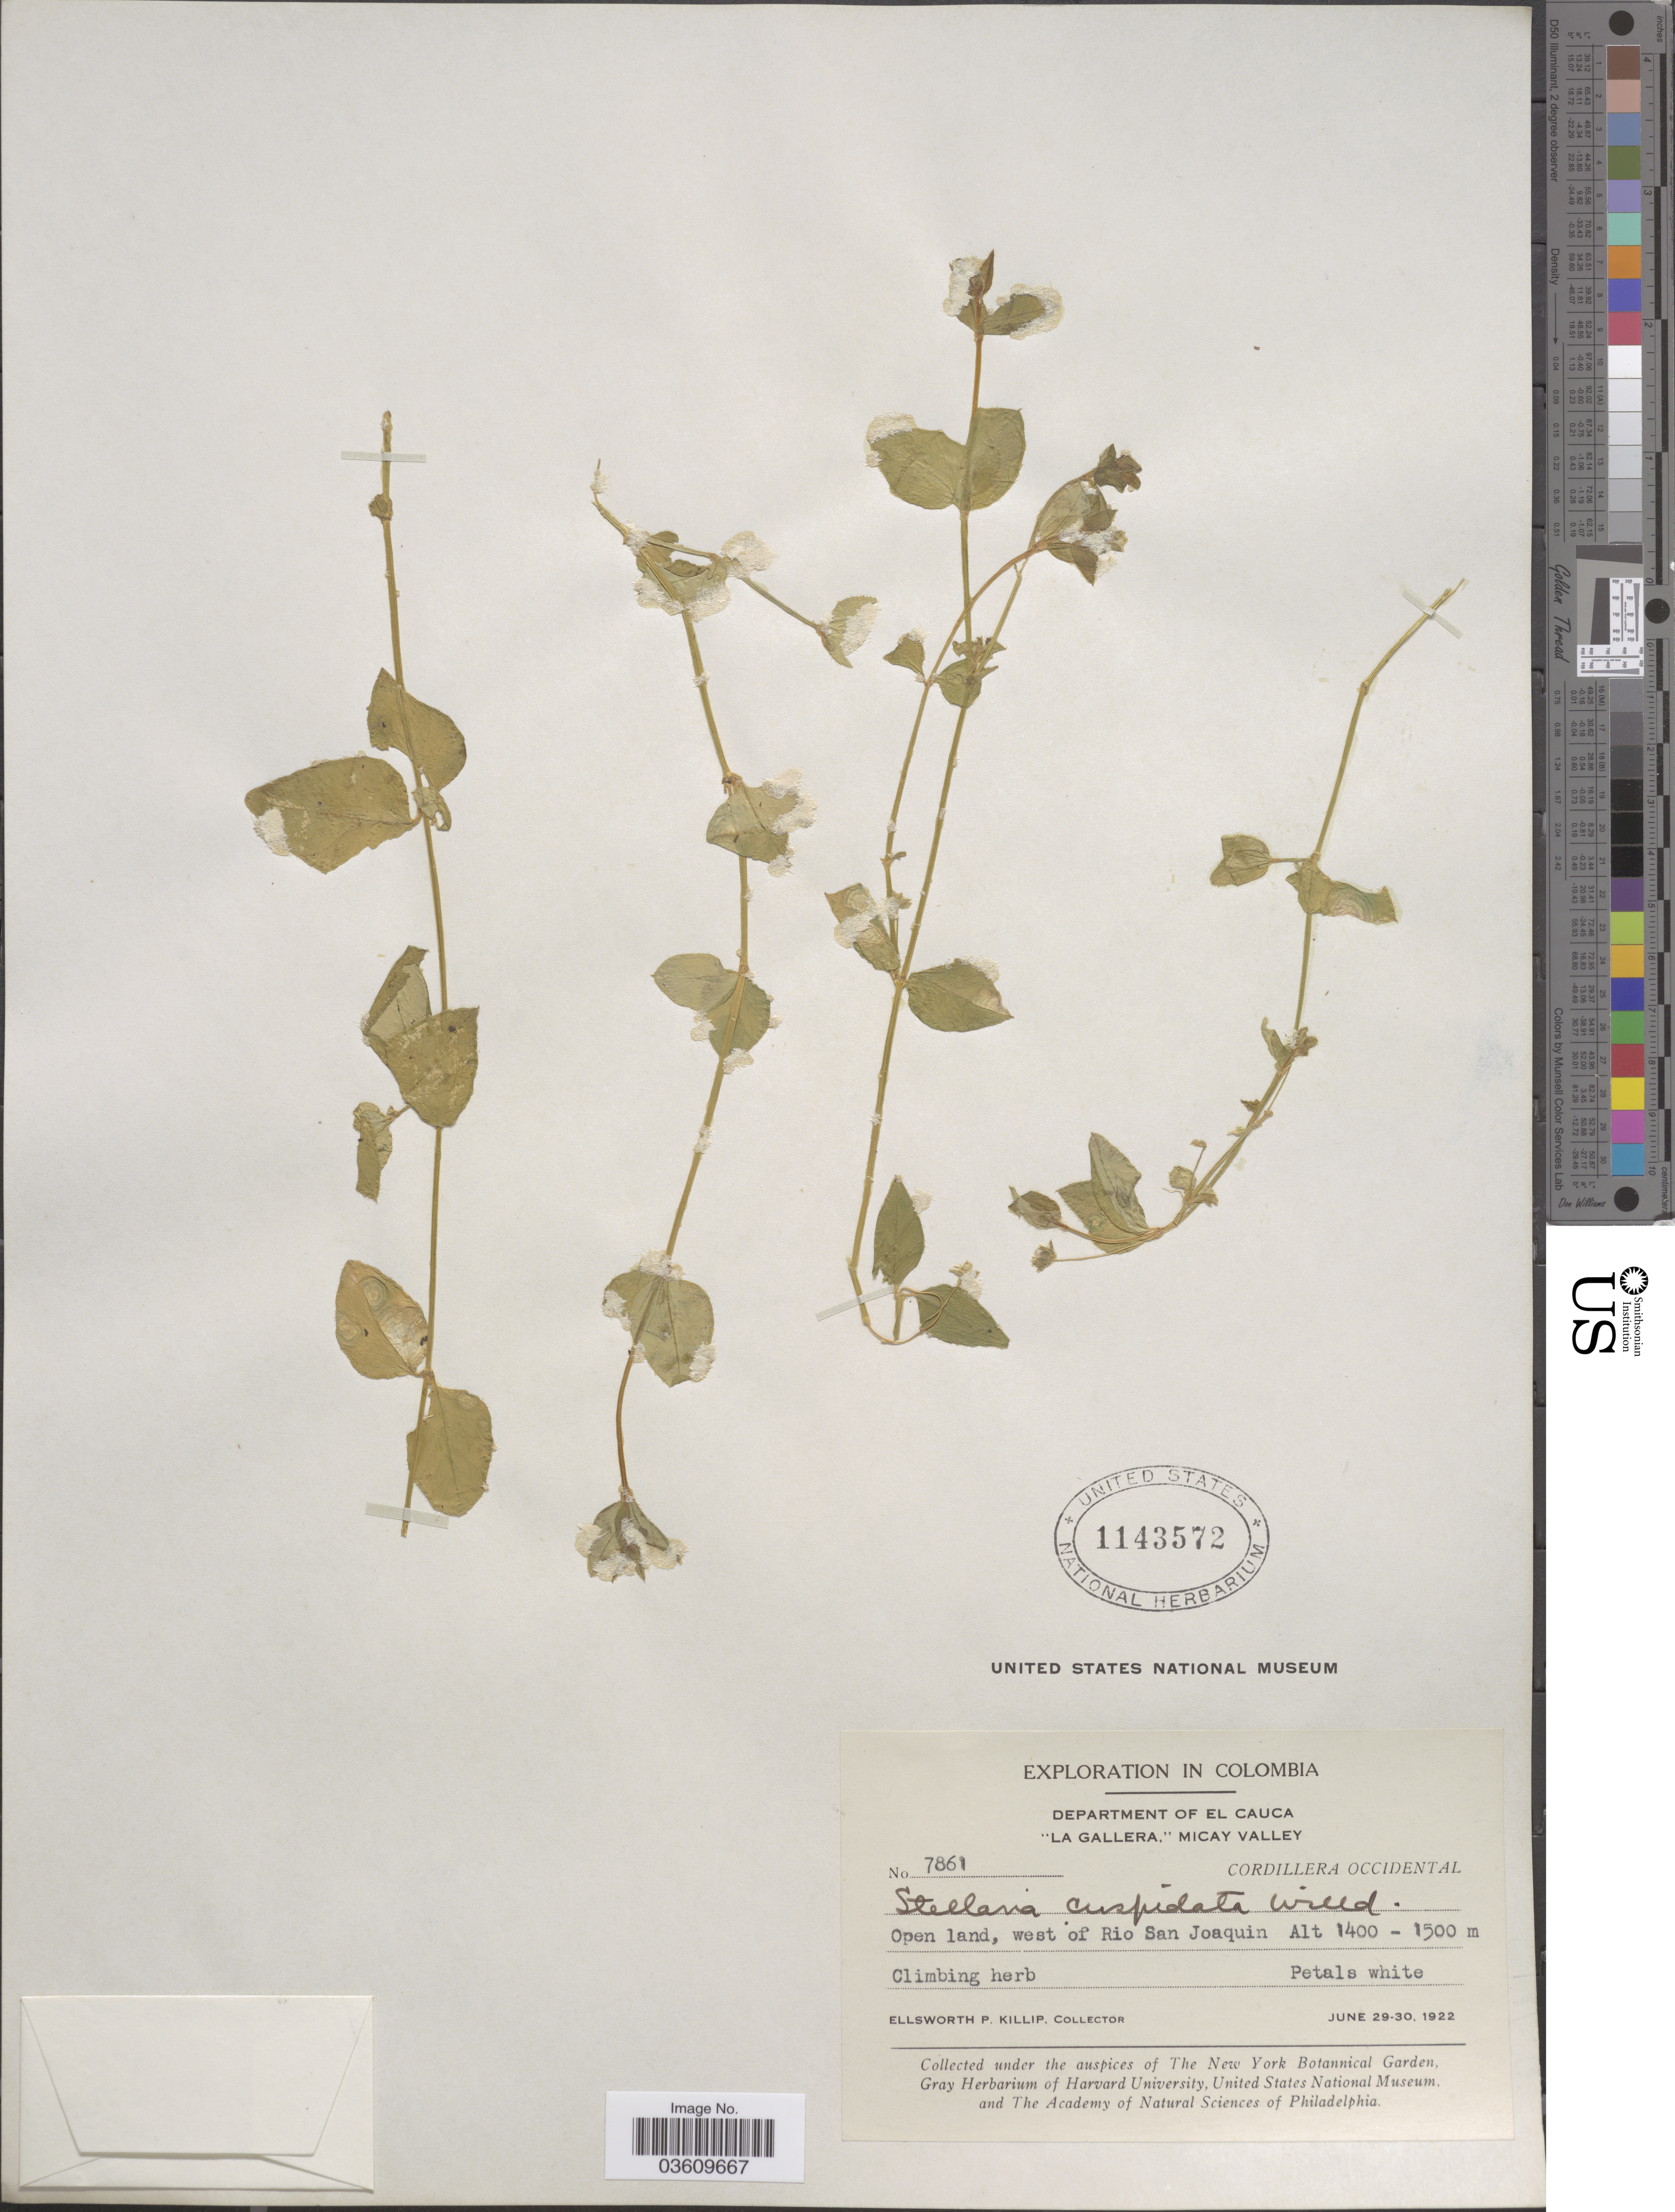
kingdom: Plantae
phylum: Tracheophyta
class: Magnoliopsida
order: Caryophyllales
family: Caryophyllaceae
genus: Stellaria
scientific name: Stellaria cuspidata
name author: Willd. ex Schltdl.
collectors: E. P. Killip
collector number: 7861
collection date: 1922-06-29/1922-06-30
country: Colombia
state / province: Cauca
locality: Department of El Cauca. "La Gallera," Micay Valley. Cordillera Occidental. Open land, west of Rio San Joaquin.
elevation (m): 1400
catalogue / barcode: US 1143572